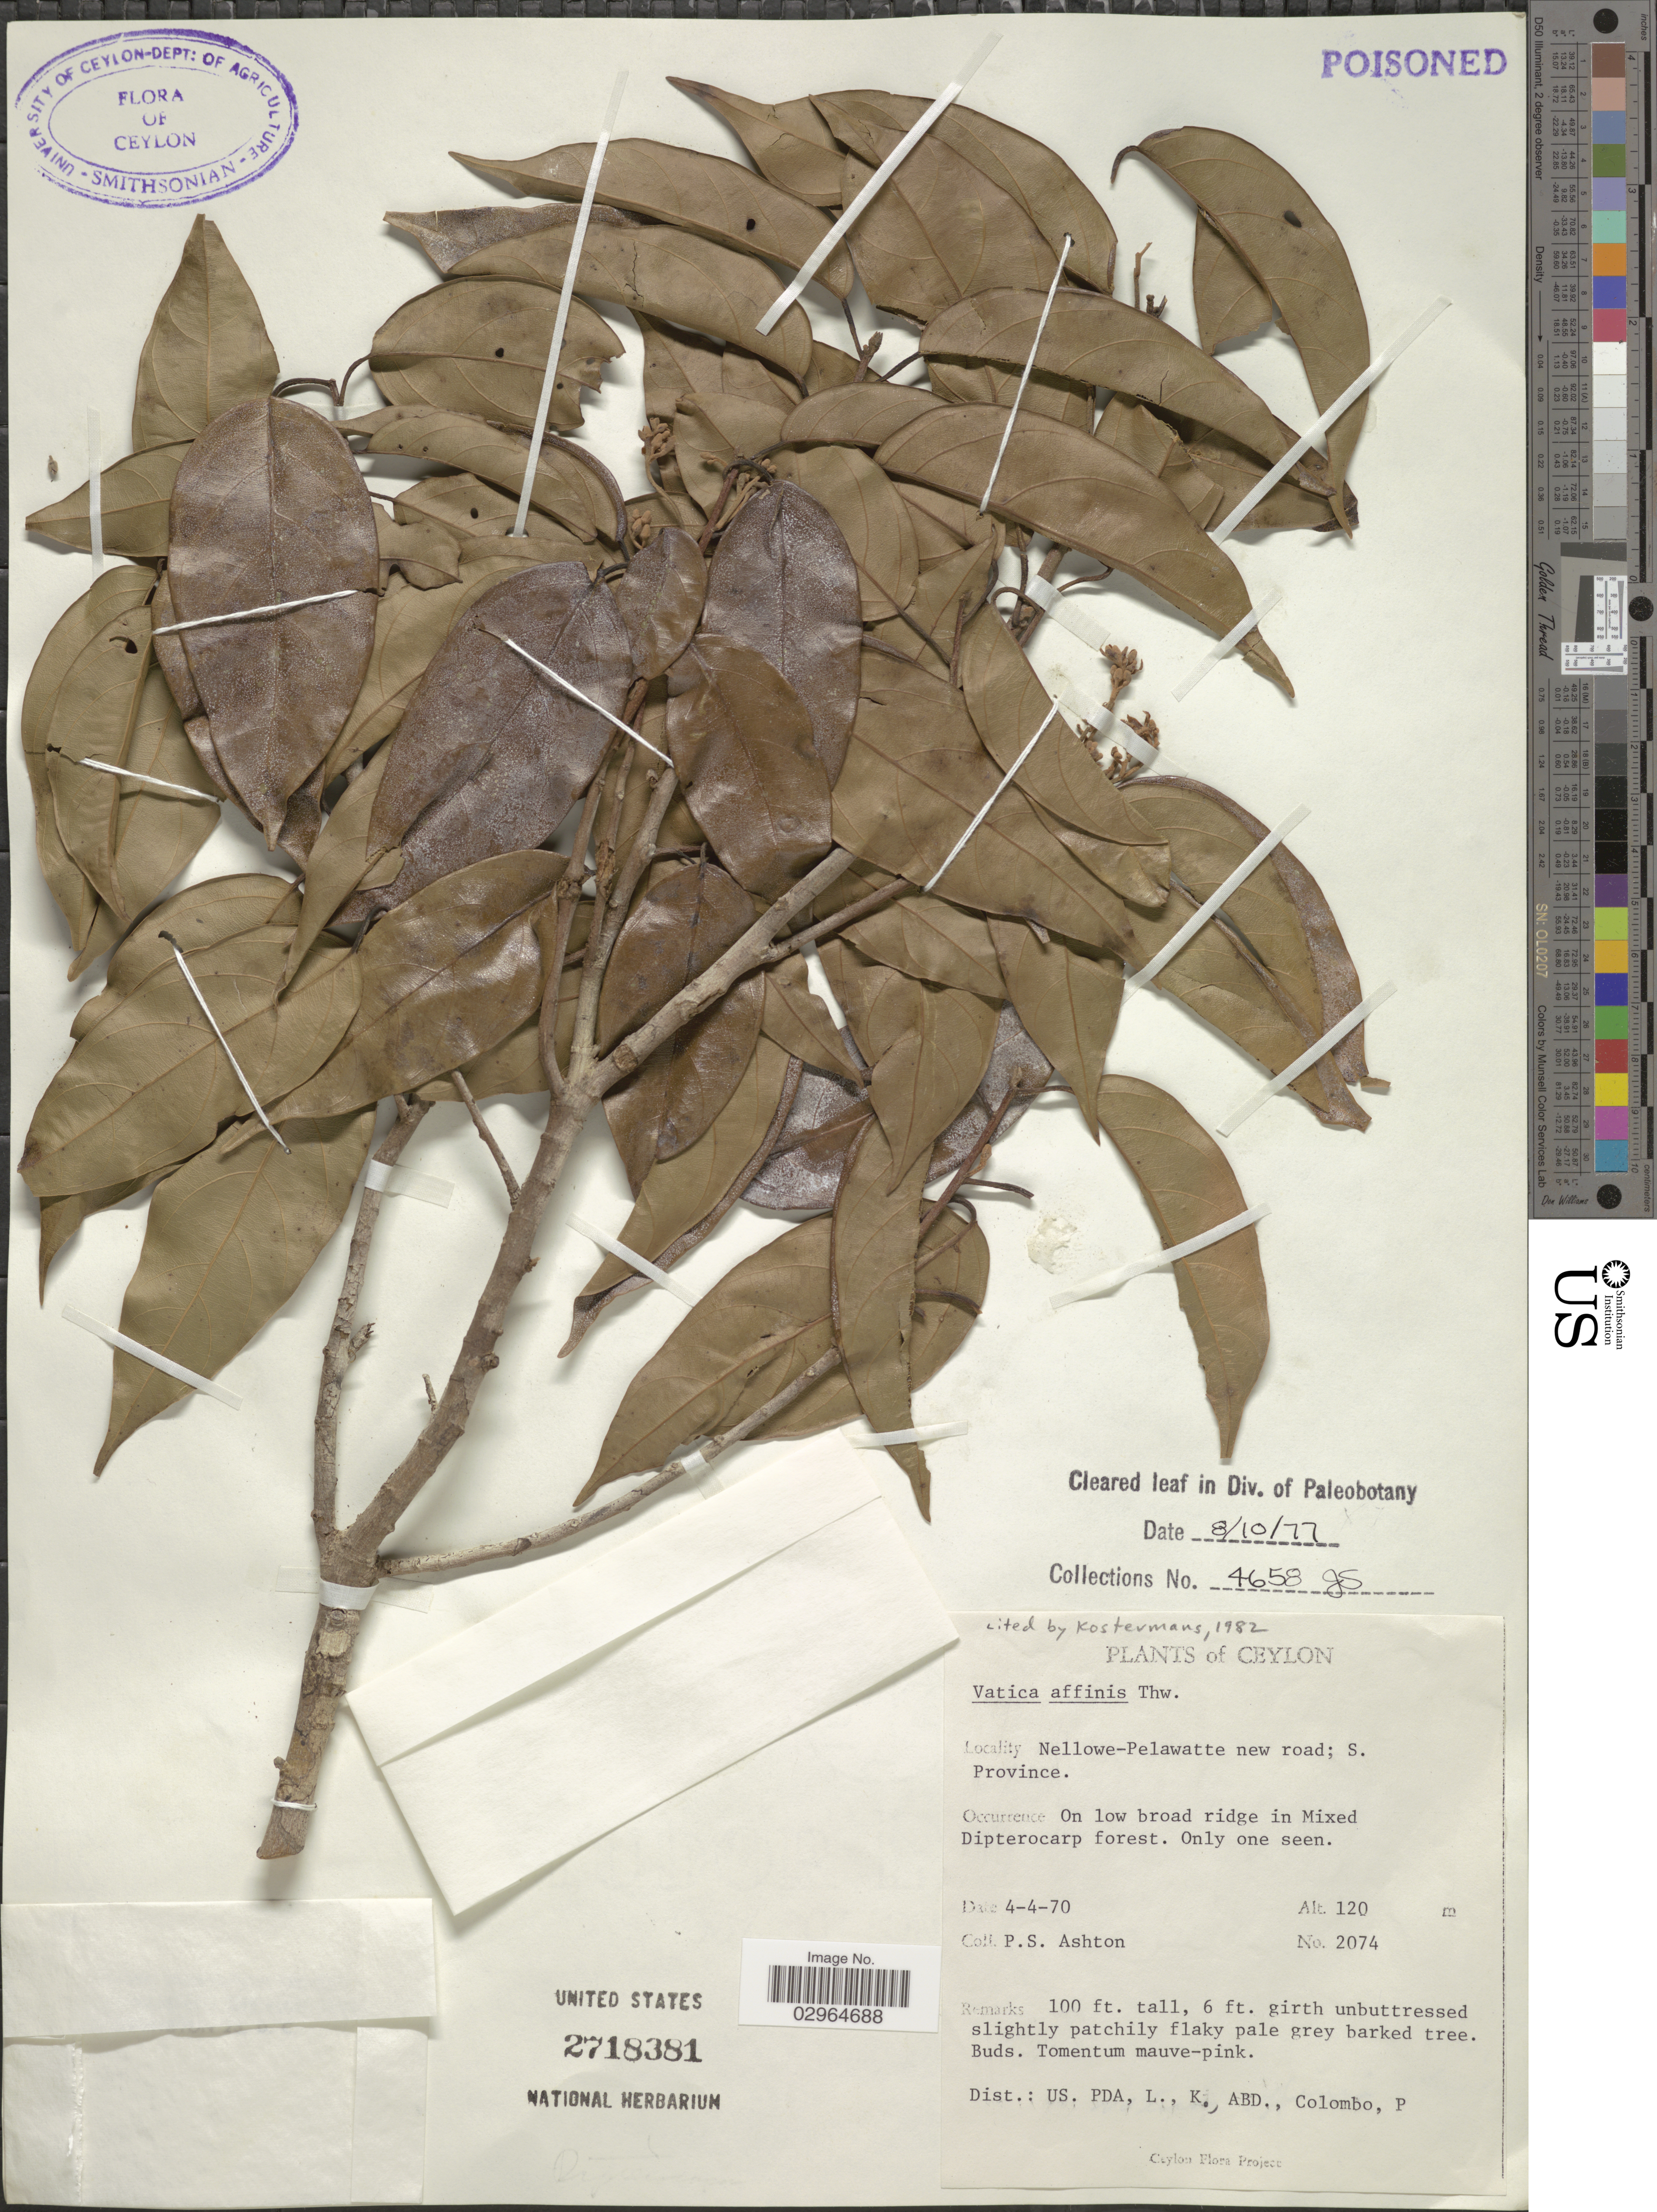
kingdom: Plantae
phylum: Tracheophyta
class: Magnoliopsida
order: Malvales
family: Dipterocarpaceae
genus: Vatica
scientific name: Vatica affinis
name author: Thwaites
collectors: P. S. Ashton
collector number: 2074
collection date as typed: Transcribed d/m/y: 4/4/70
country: Sri Lanka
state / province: Southern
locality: Ceylon. Nellowe-Pelawatte new road; S. Province.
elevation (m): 120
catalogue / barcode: US 2718381